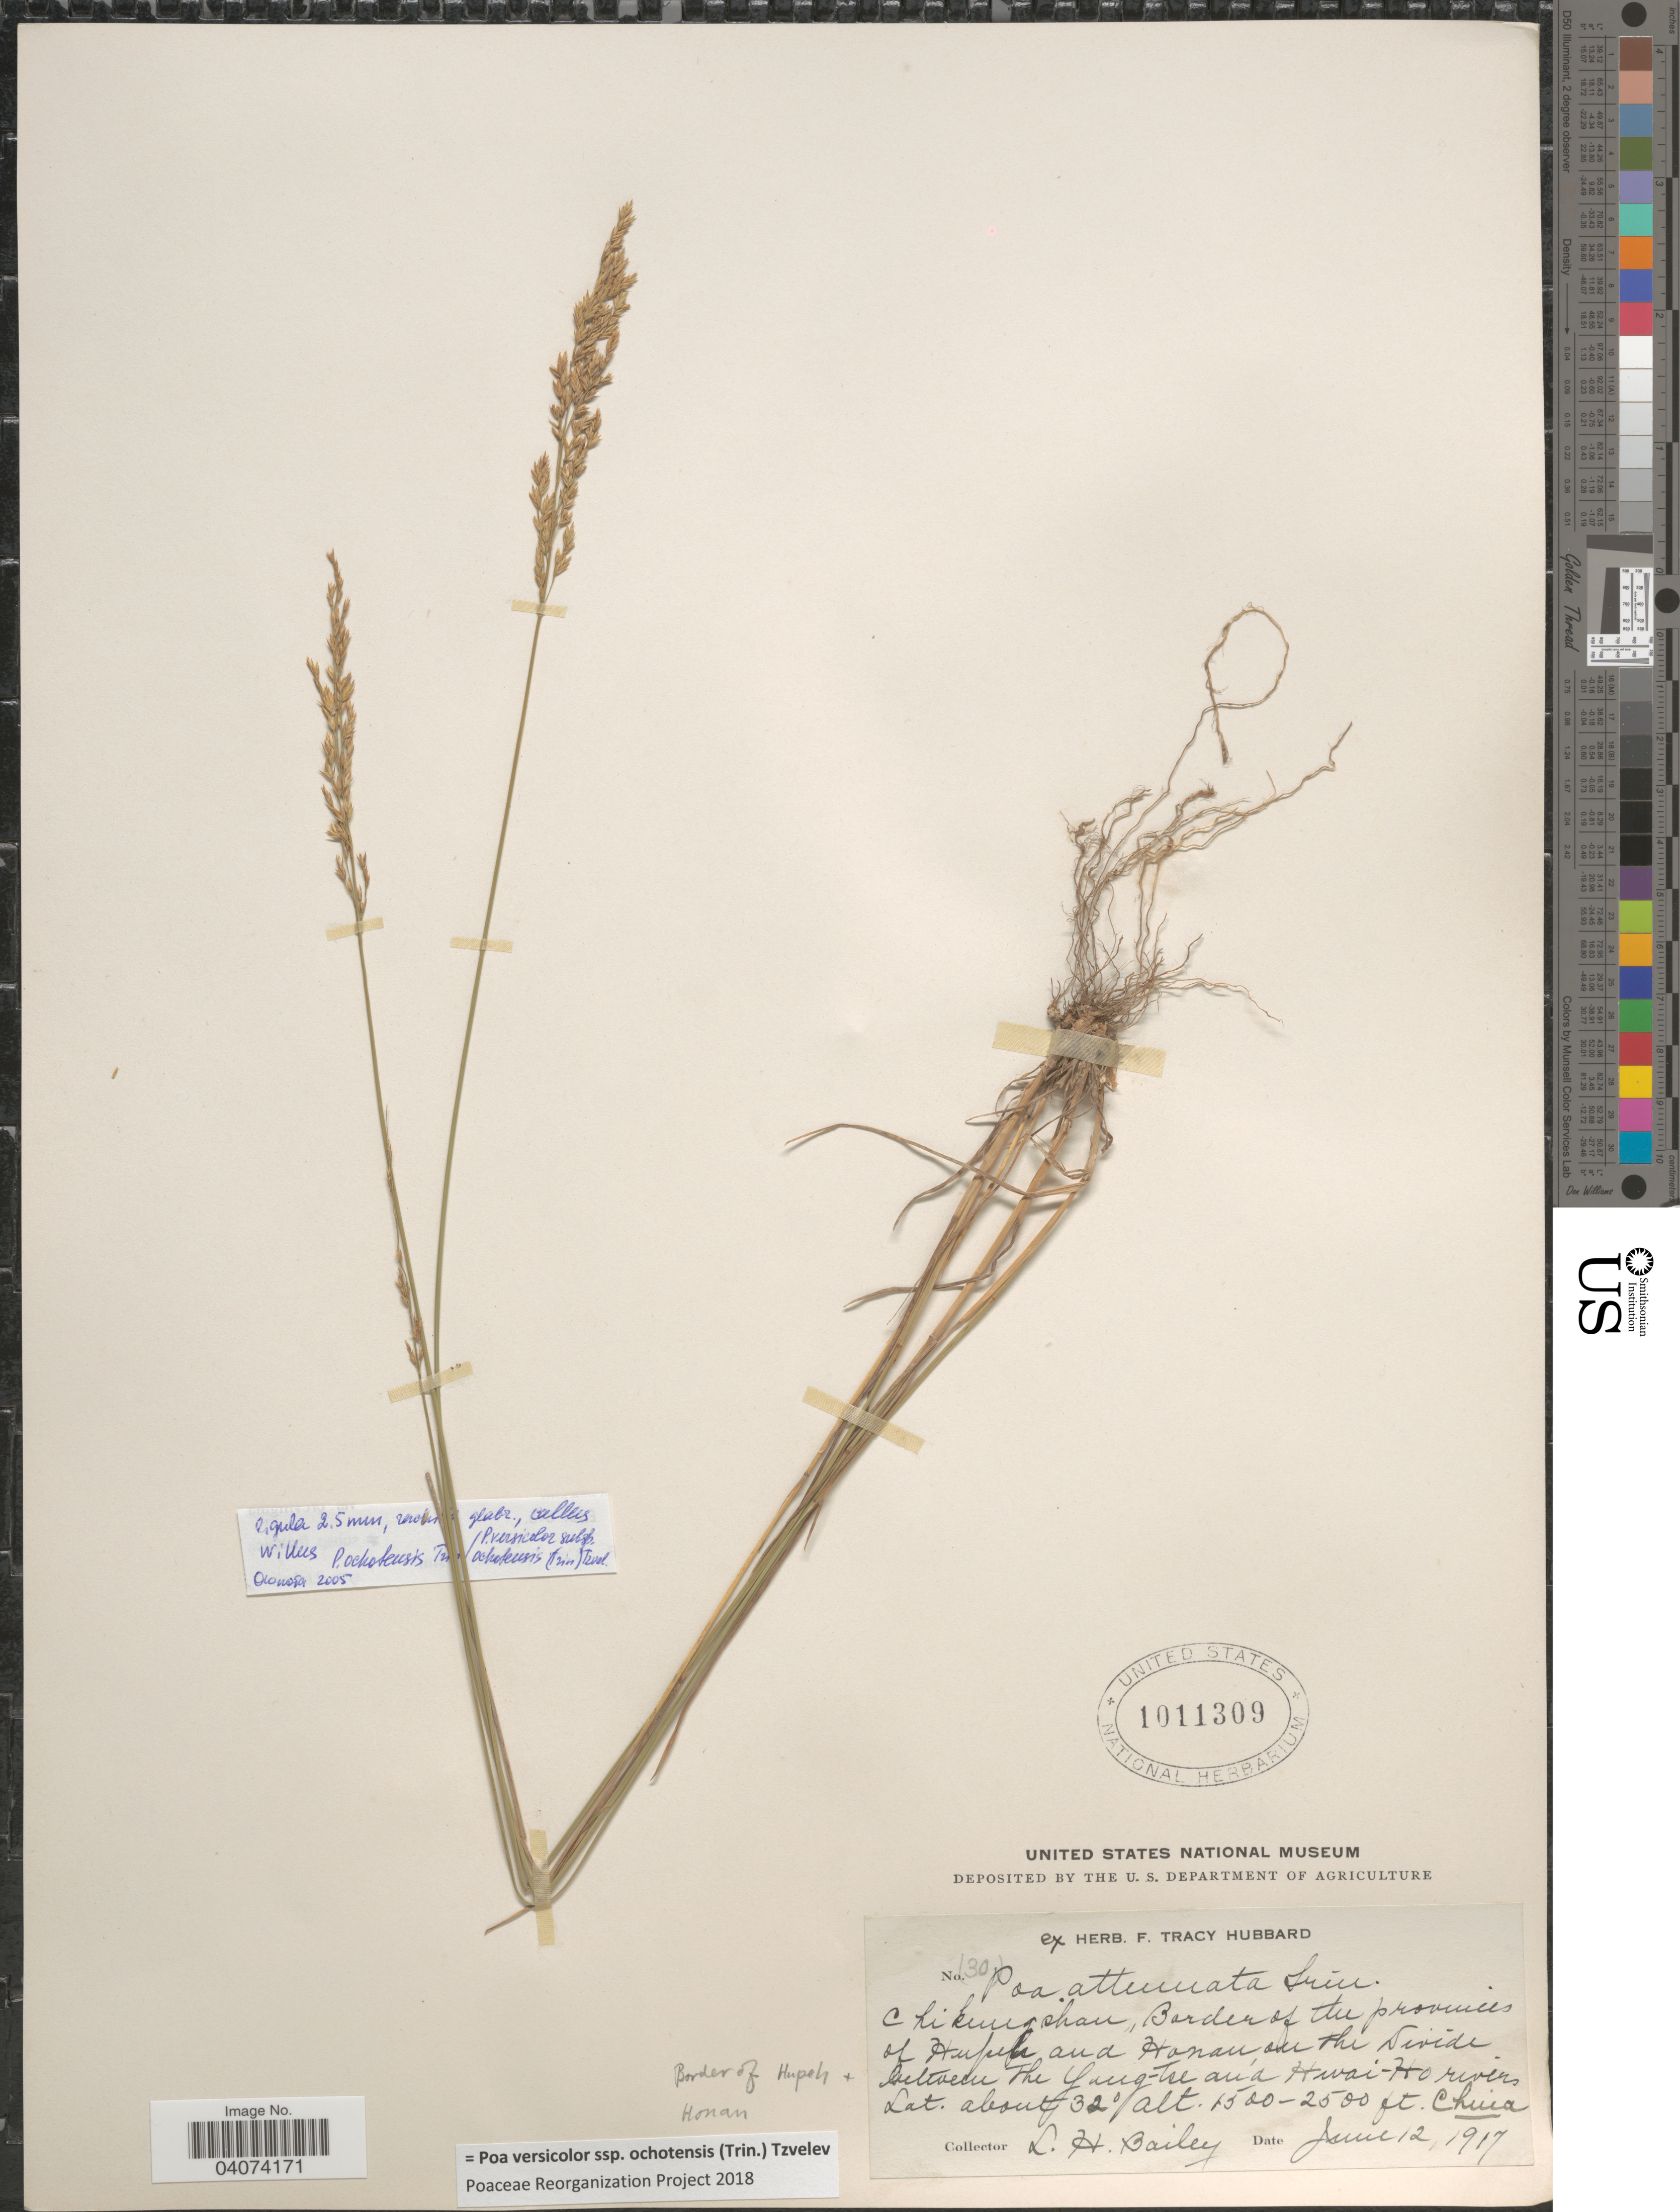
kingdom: Plantae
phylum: Tracheophyta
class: Liliopsida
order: Poales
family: Poaceae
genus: Poa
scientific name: Poa versicolor subsp. ochotensis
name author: (Trin.) Tzvelev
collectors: L. H. Bailey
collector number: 30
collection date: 1917-06-12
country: China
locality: Chikungshan, Border of the provinces of Hupeh and Honan, on the Divide between The Yang-tze and Hwai-Ho rivers.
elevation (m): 457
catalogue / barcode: US 1011309